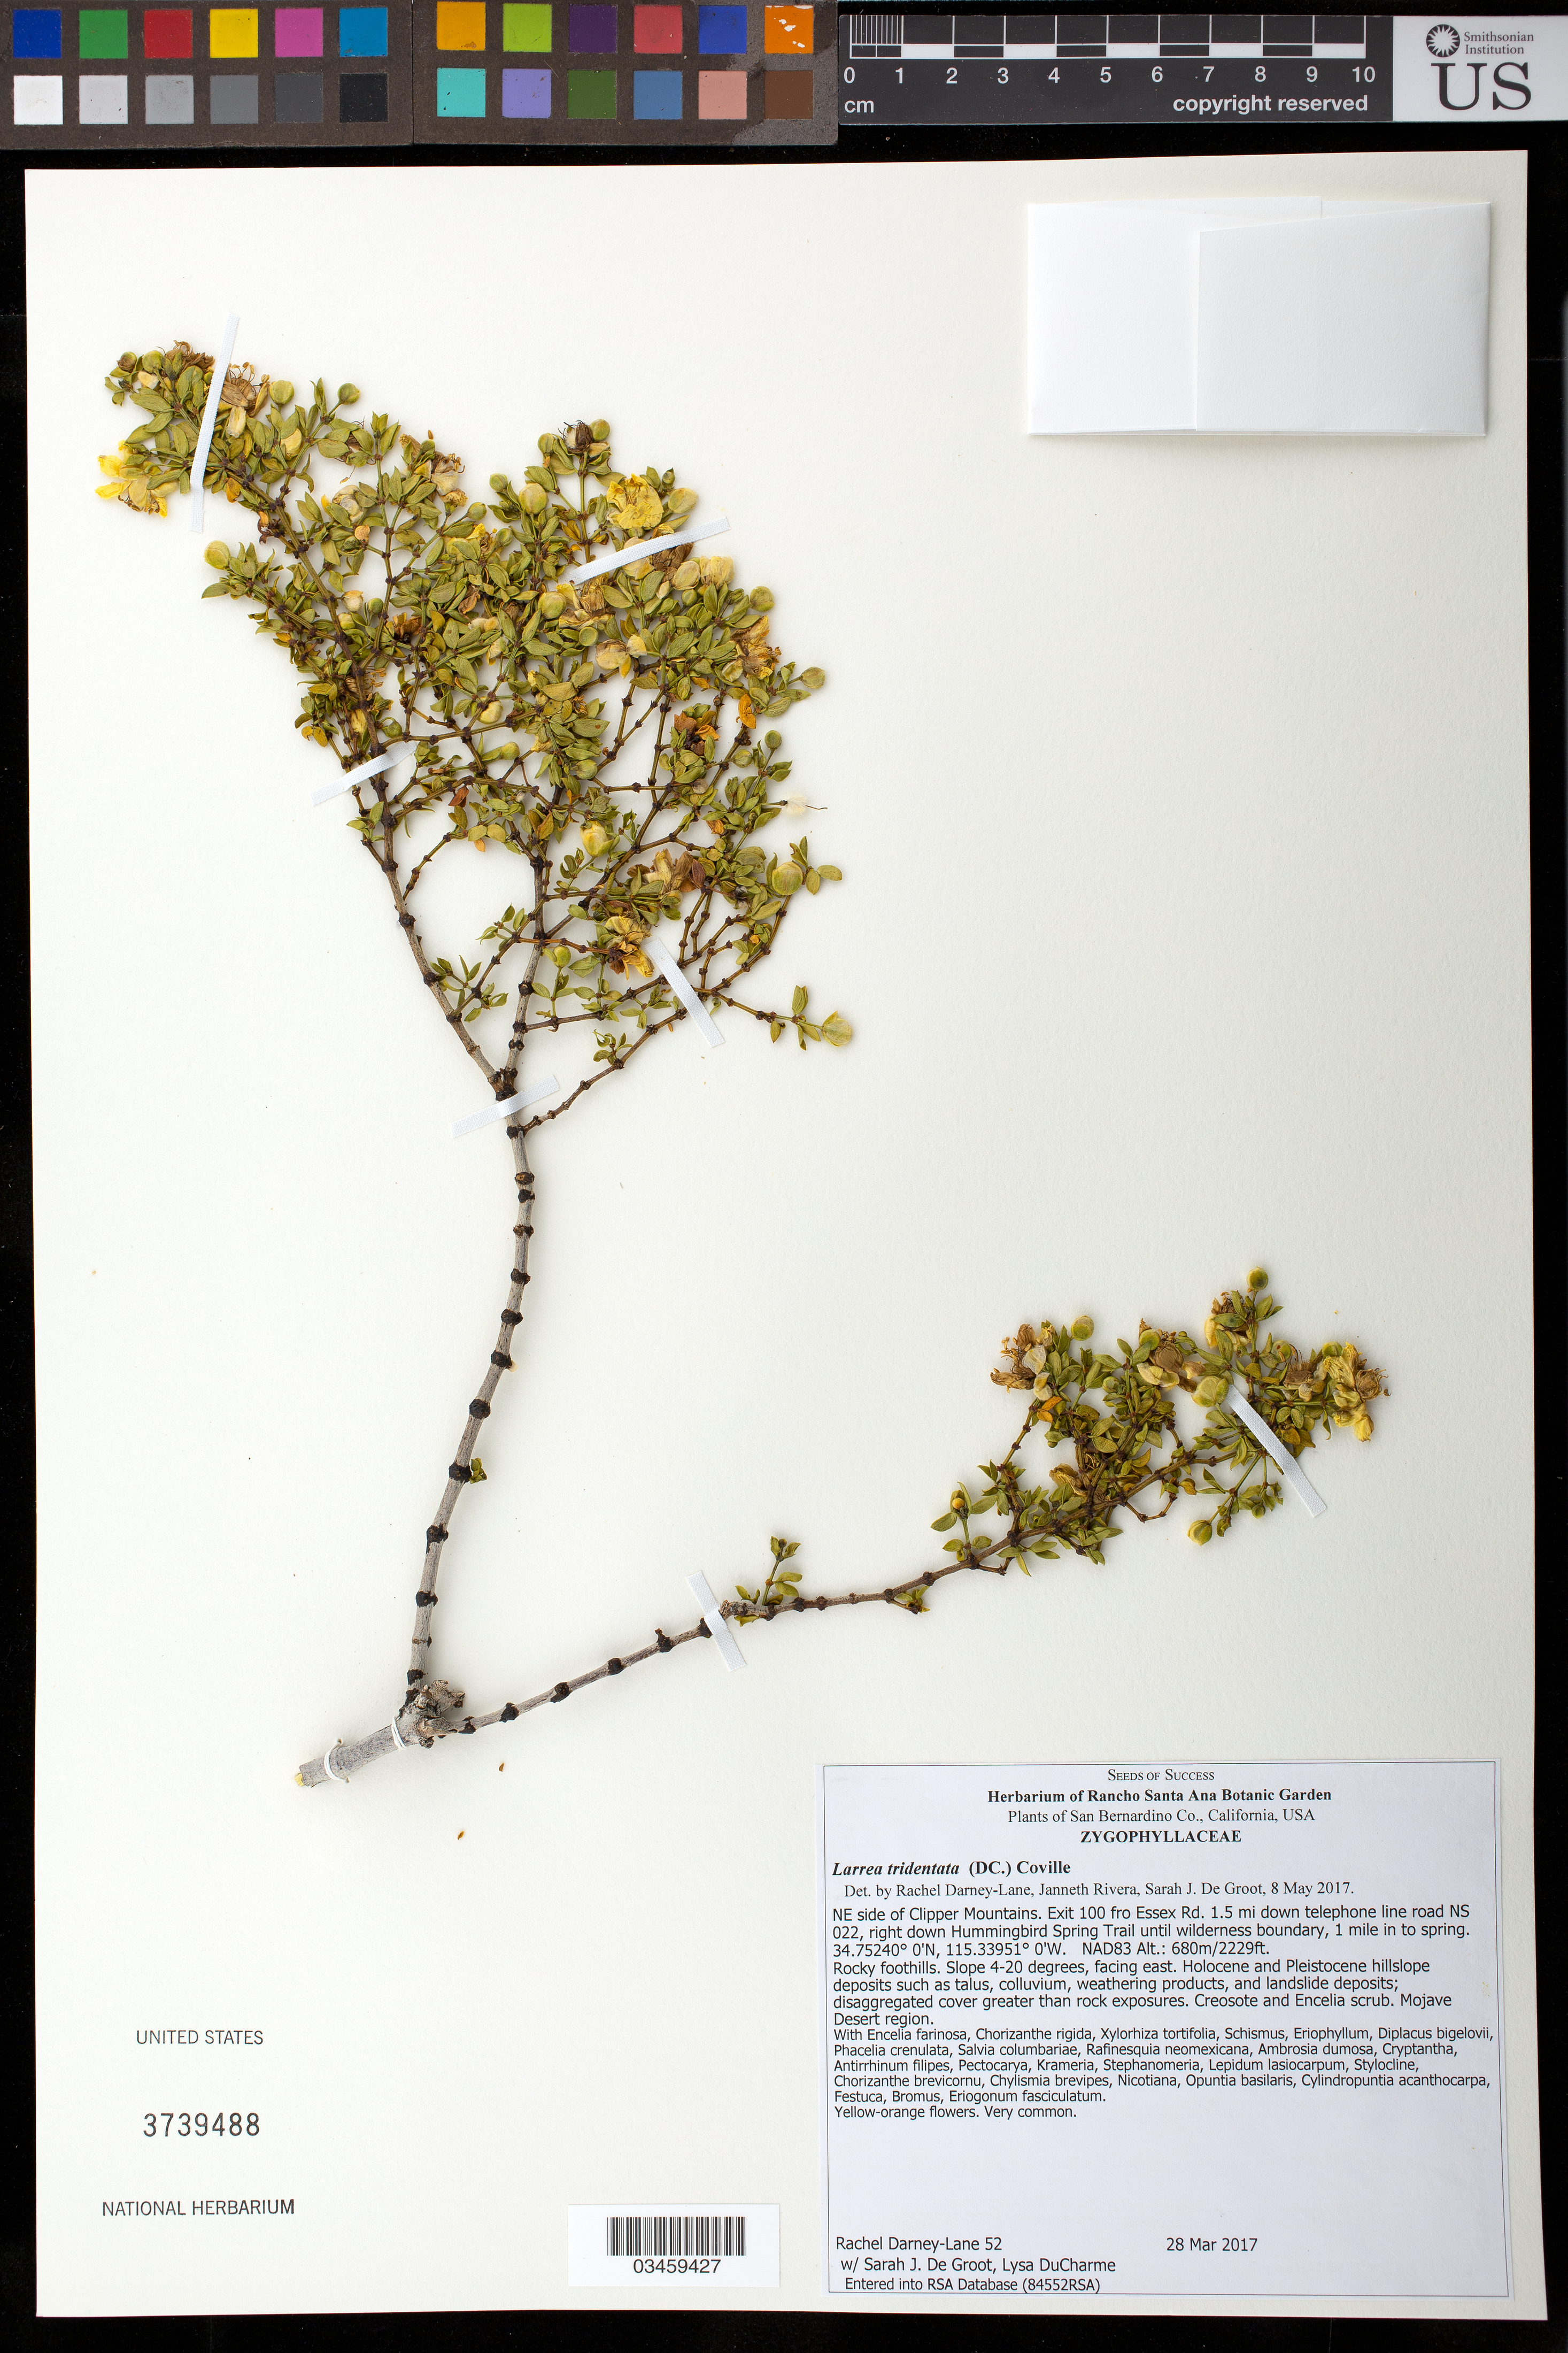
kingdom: Plantae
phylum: Tracheophyta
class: Magnoliopsida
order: Zygophyllales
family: Zygophyllaceae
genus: Larrea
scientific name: Larrea tridentata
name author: (Sessé & Moc. ex DC.) Coville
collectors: R. Darney-Lane & S. De Groot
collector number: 52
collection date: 2017-03-28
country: United States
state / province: California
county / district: San Bernardino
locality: NE side of Clipper Mts, exit 100 from Essex Rd. 1.5 mi down telephone line road NS 022, right down Hummingbird Spring Trail until wilderness boundary, 1 mi in to spring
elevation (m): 680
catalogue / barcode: US 3739488